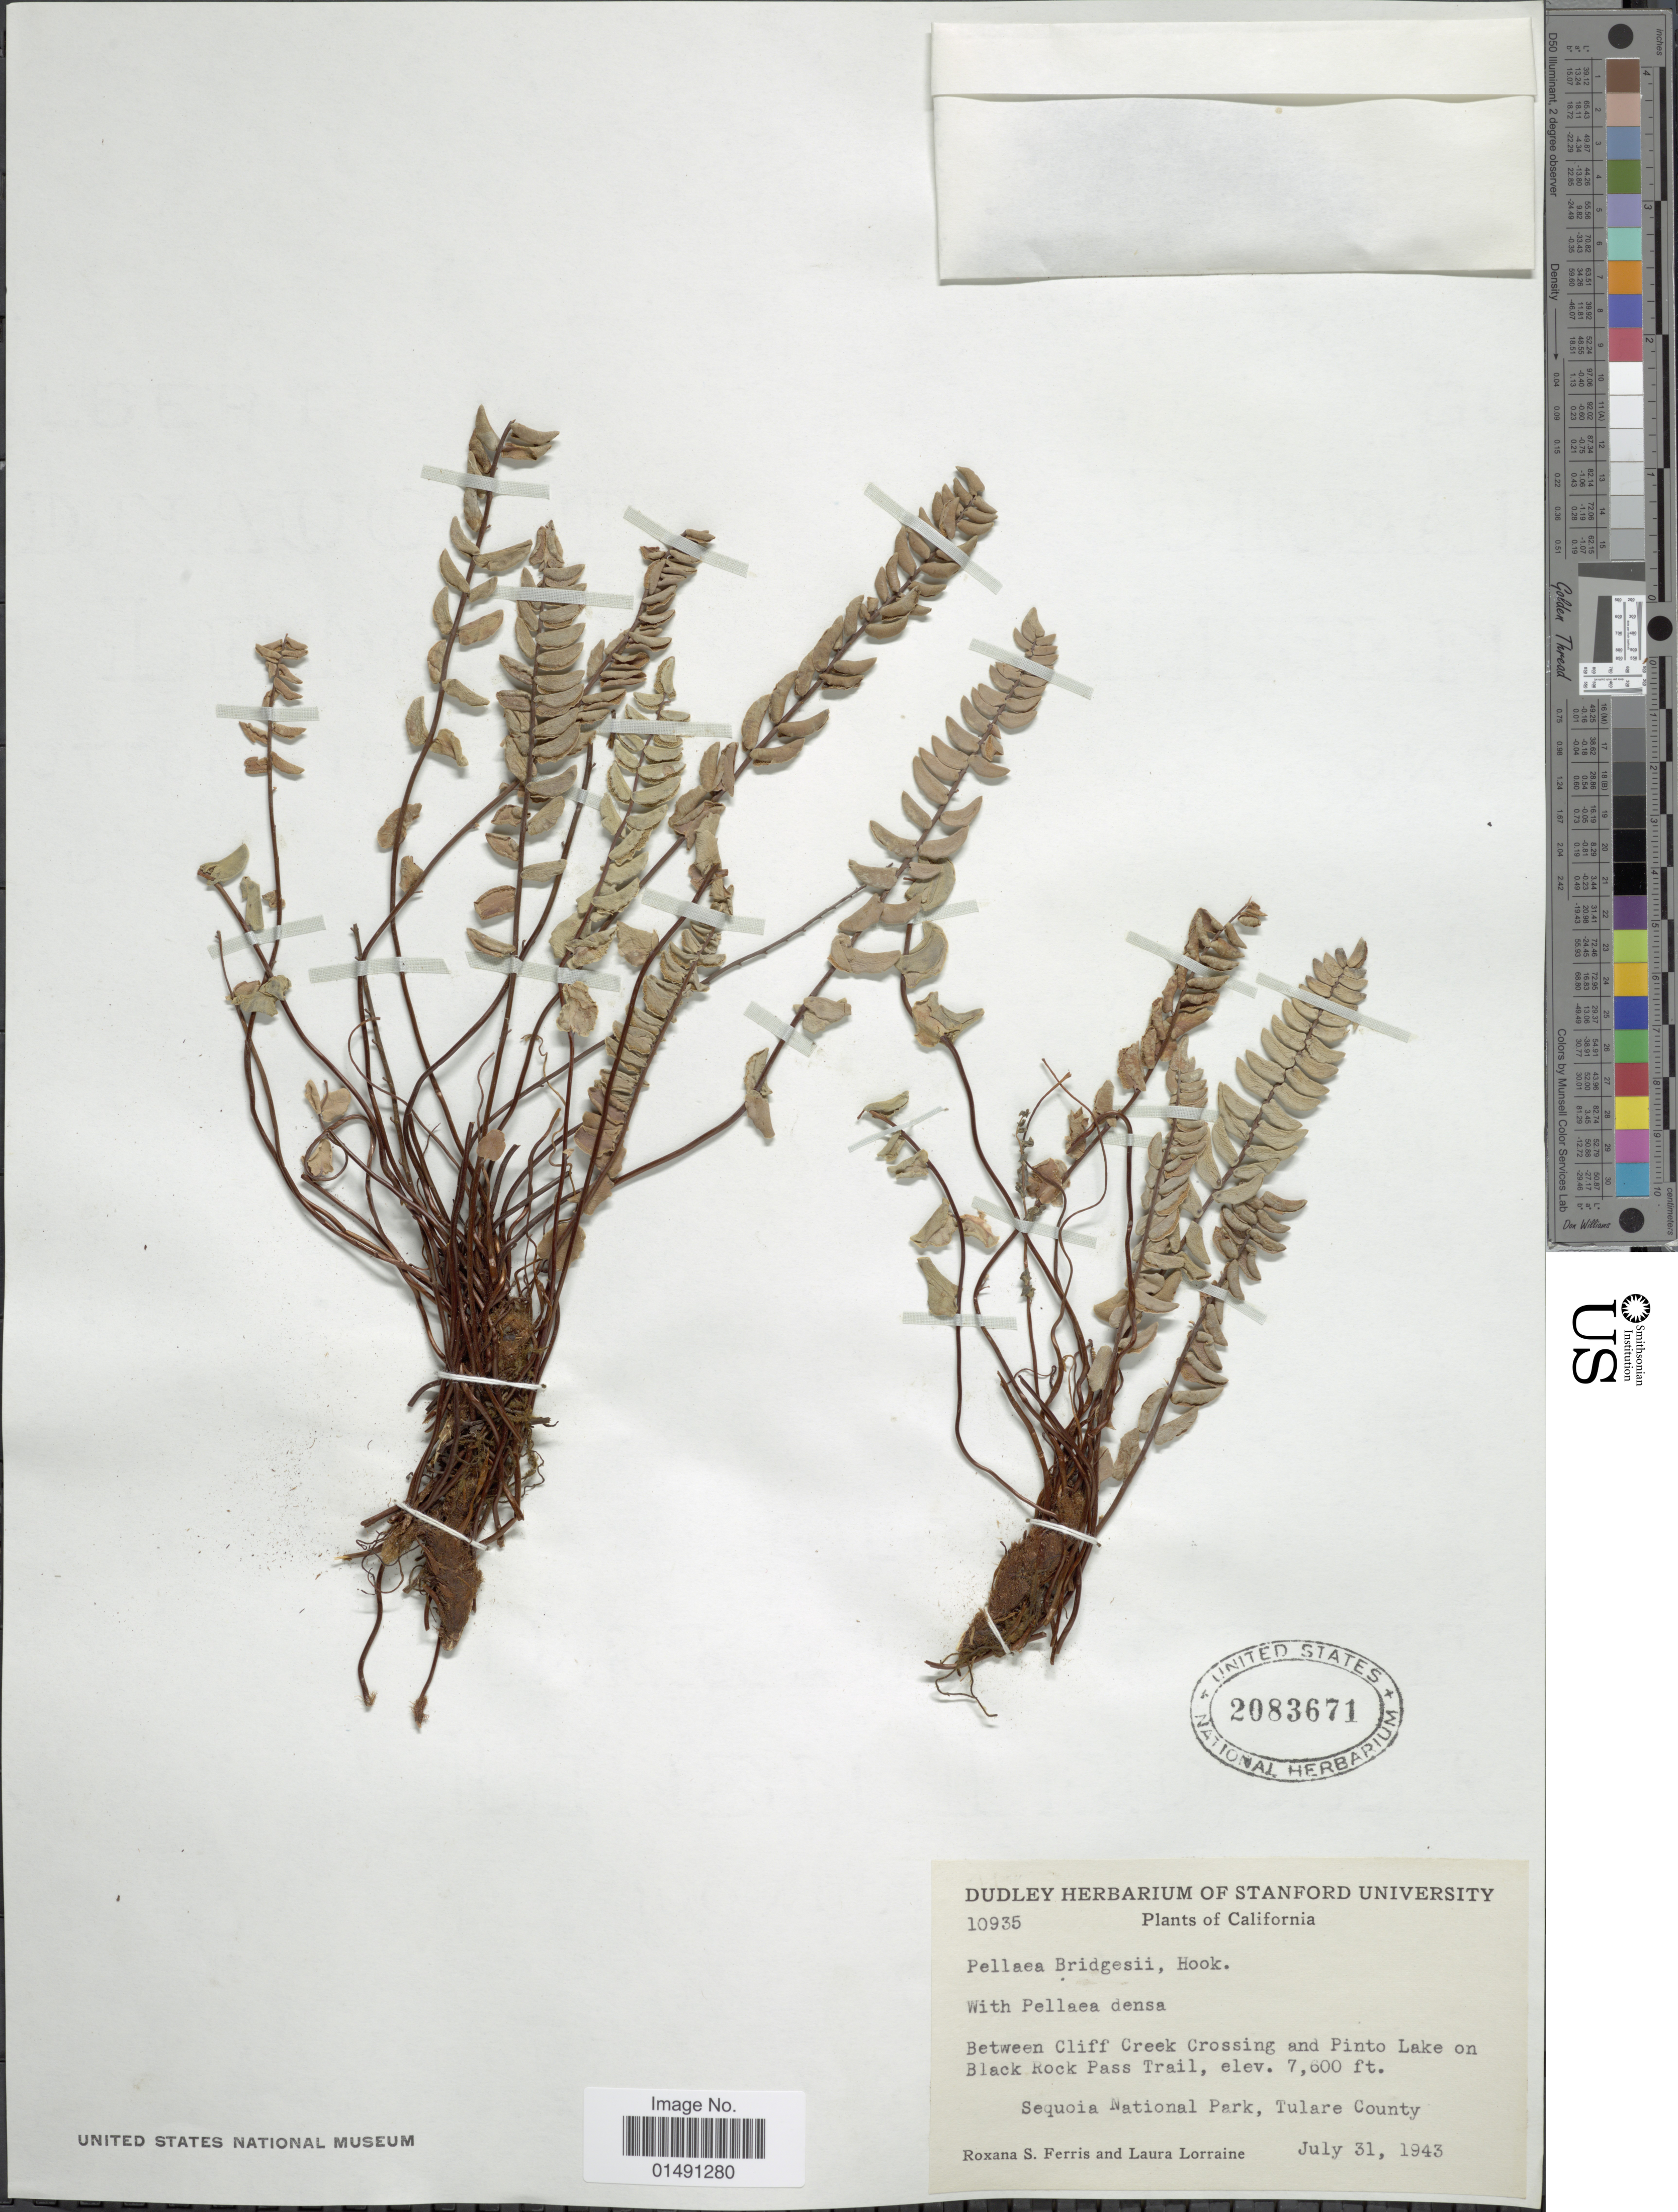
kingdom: Plantae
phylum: Tracheophyta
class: Polypodiopsida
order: Polypodiales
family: Pteridaceae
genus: Pellaea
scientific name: Pellaea bridgesii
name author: Hook.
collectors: R. S. Ferris & L. Lorraine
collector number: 10935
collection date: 1943-07-31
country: United States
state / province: California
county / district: Tulare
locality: Between Cliff Creek Crossing and Pinto Lake on Black Rock Pass Trail, Sequoia National Park, Tulare County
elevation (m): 2316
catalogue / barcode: US 2083671